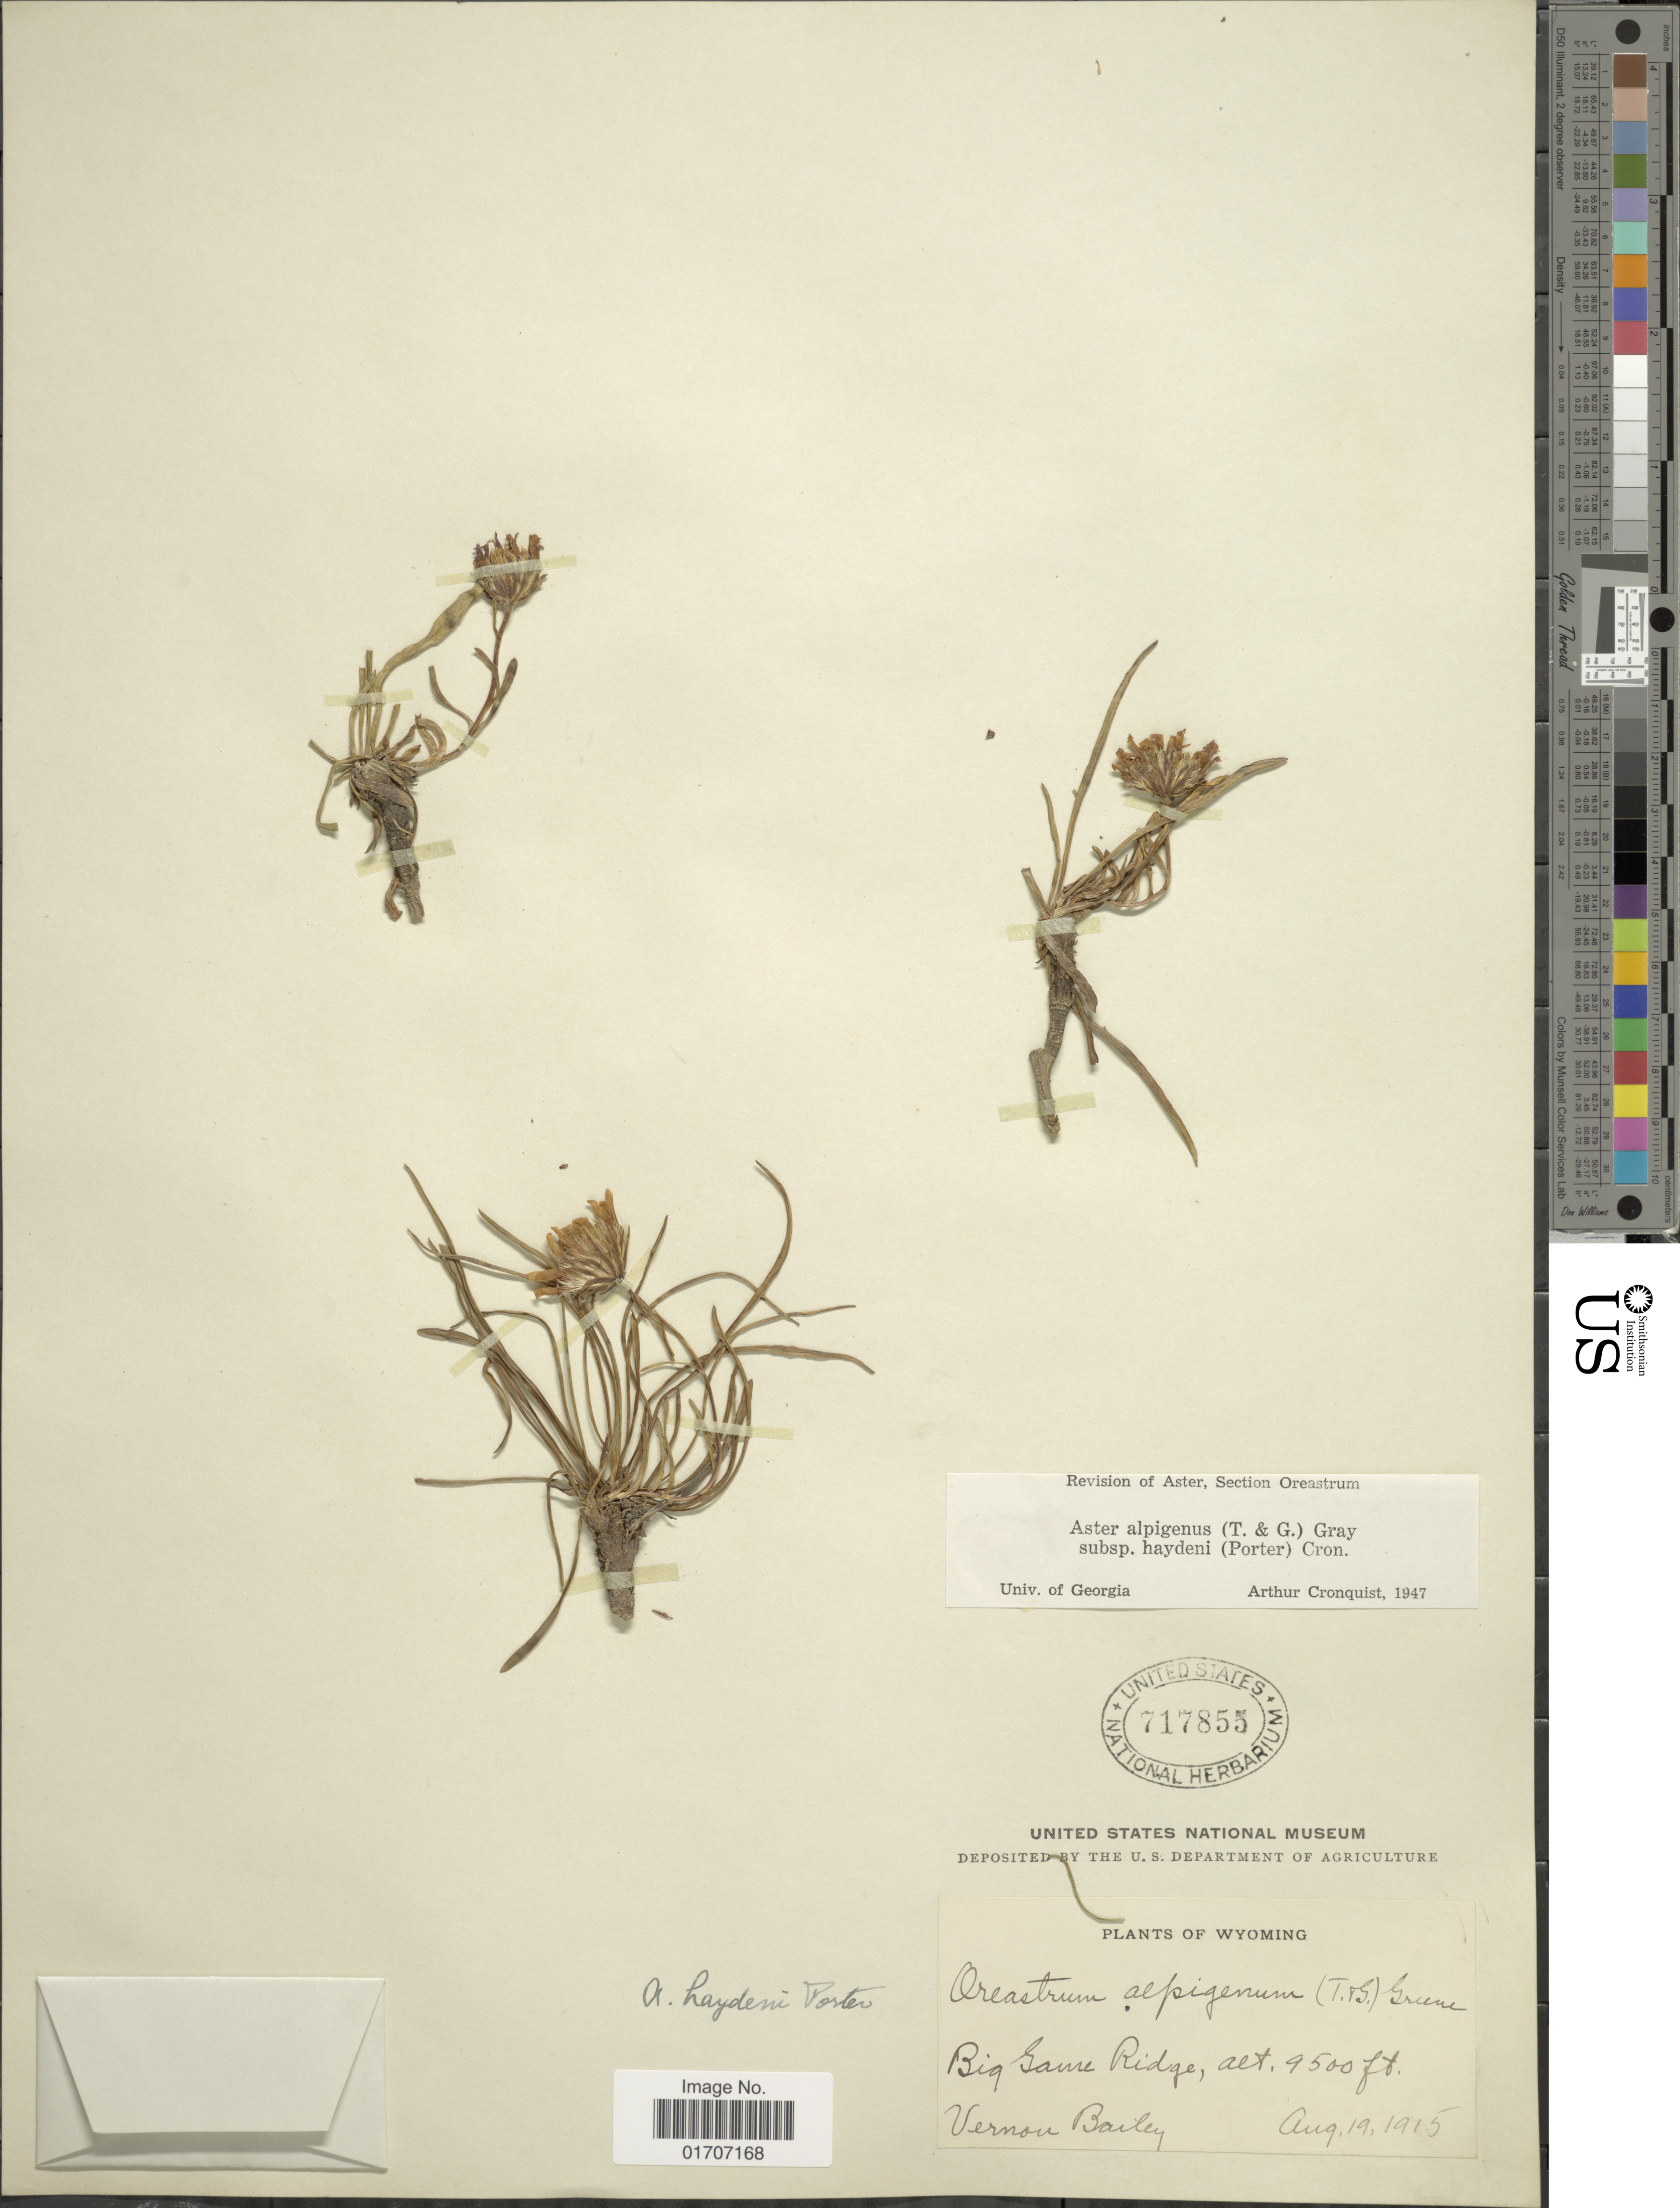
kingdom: Plantae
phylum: Tracheophyta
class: Magnoliopsida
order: Asterales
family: Asteraceae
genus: Oreostemma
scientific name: Oreostemma alpigenum var. haydenii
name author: (Porter) G.L. Nesom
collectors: V. O. Bailey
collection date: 1915-08-19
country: United States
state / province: Wyoming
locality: Big Game Ridge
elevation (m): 2896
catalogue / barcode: US 717855